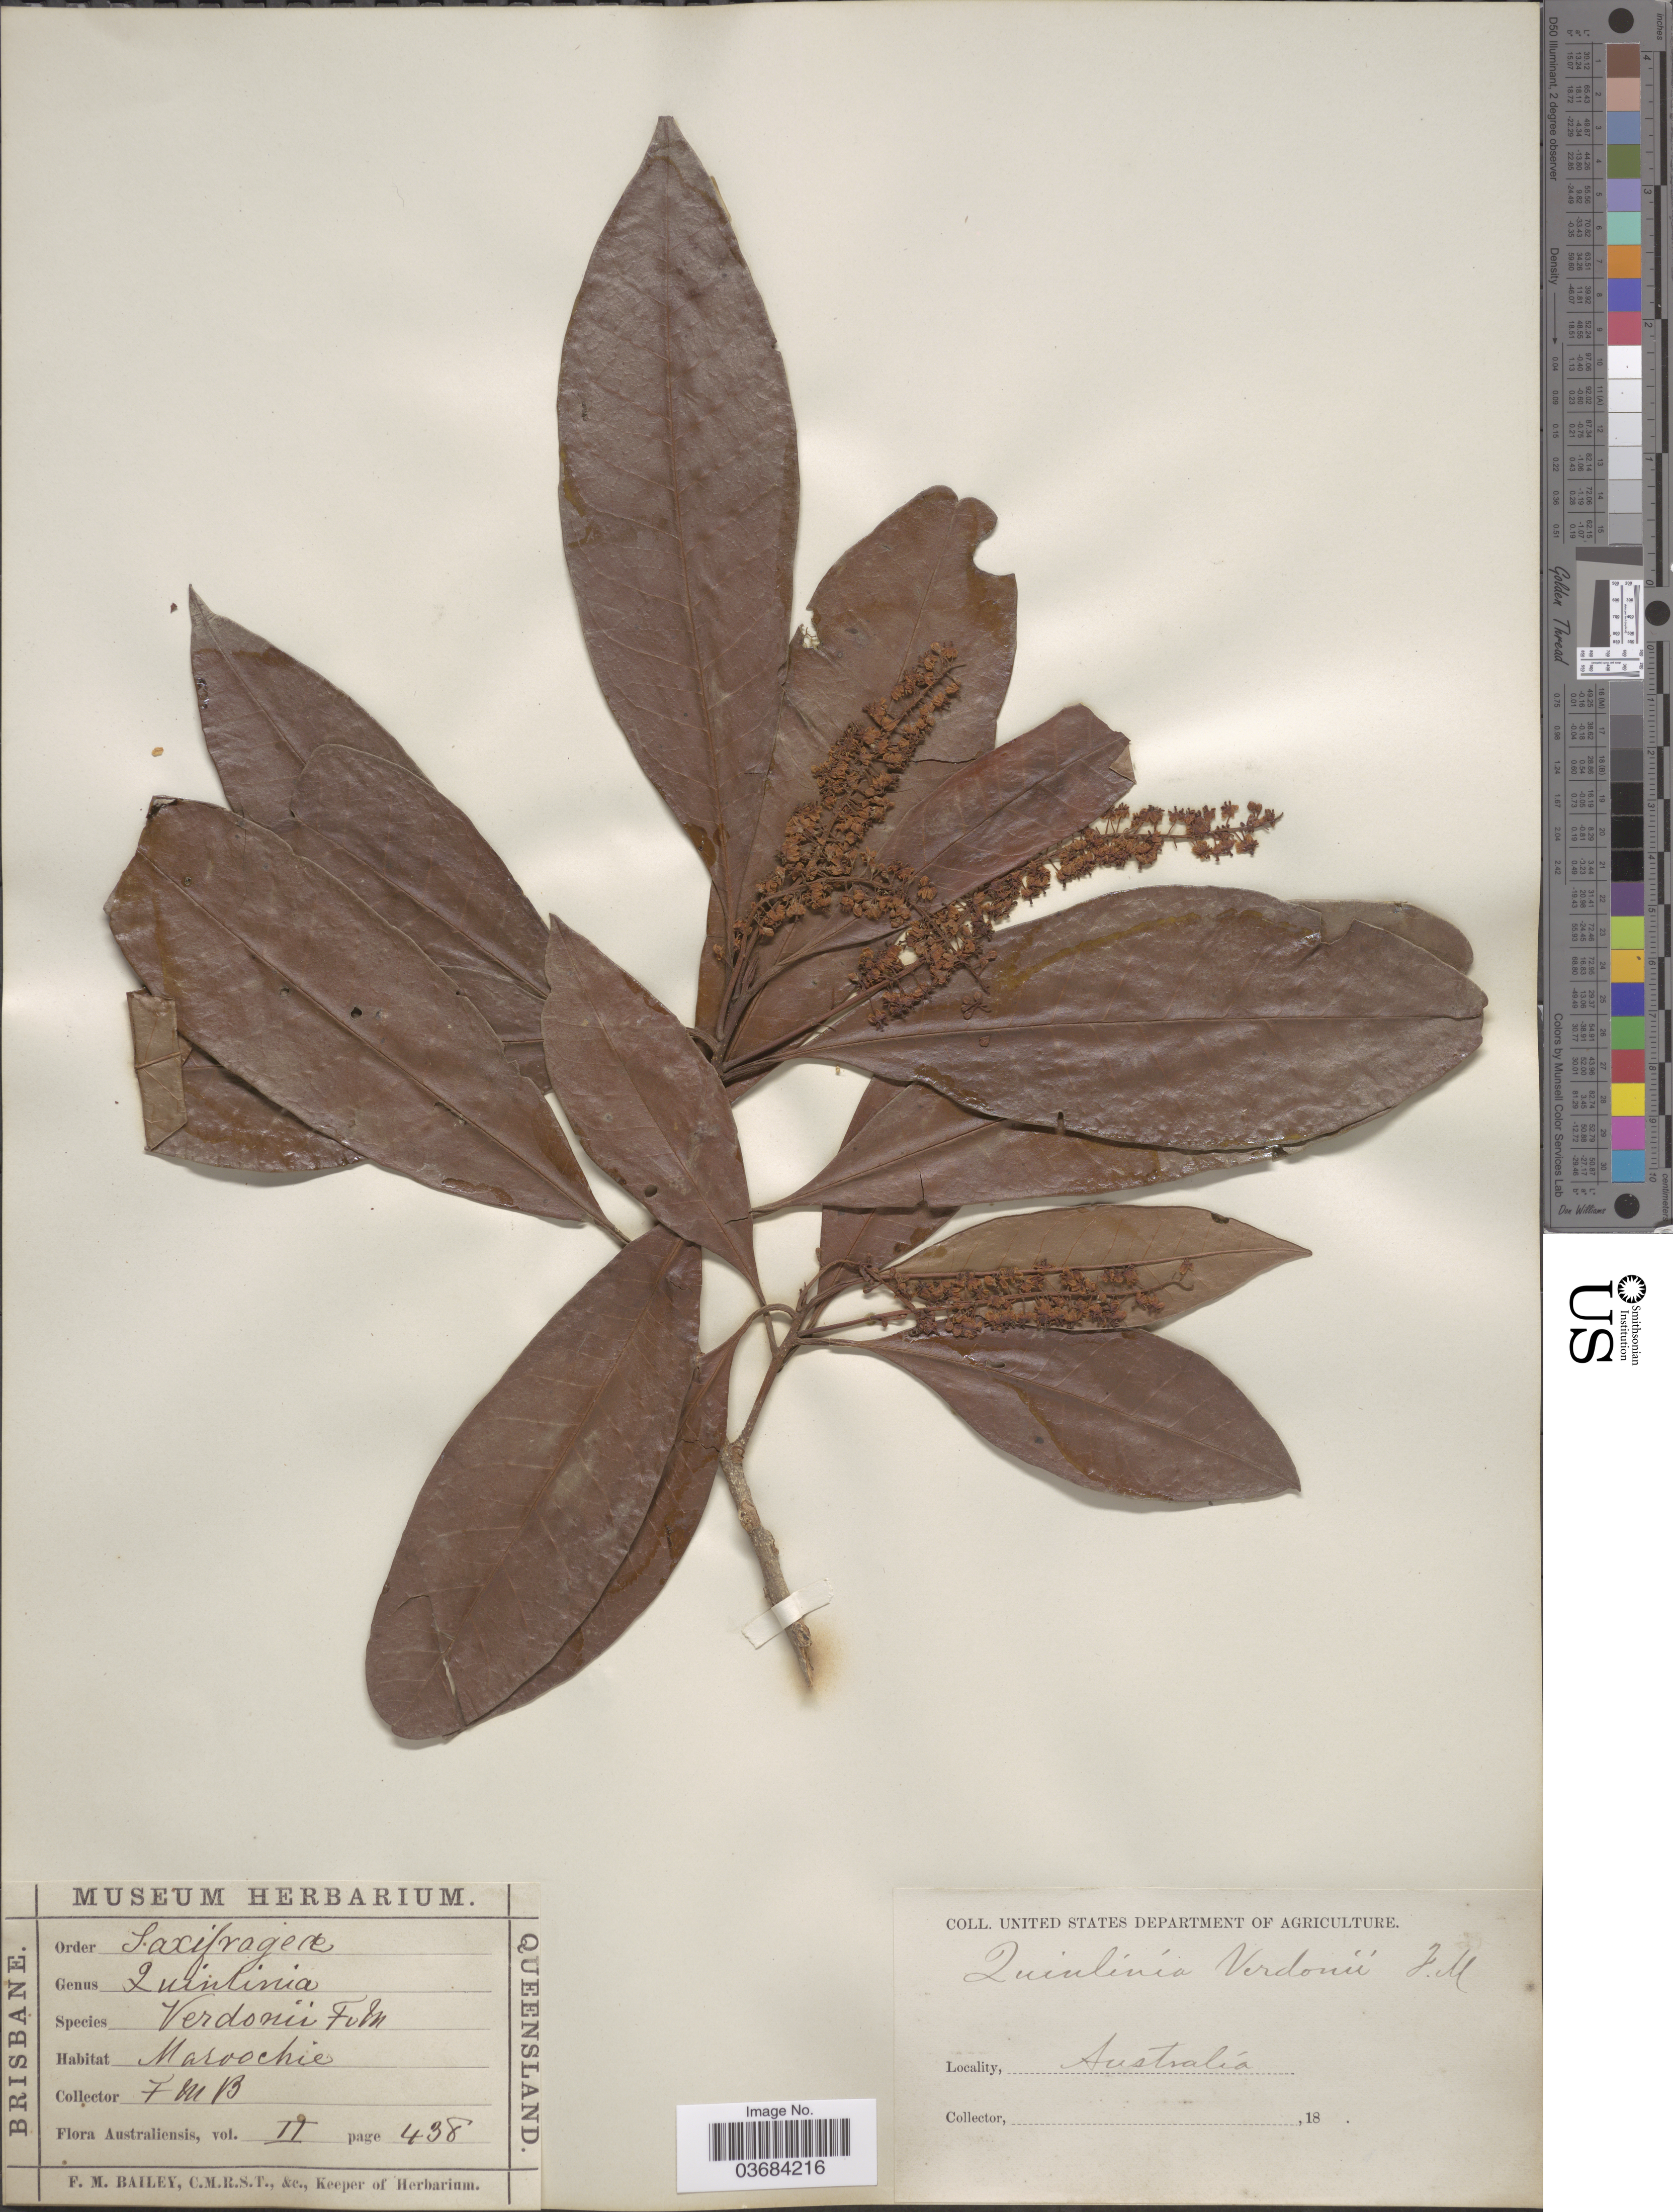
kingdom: Plantae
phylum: Tracheophyta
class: Magnoliopsida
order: Paracryphiales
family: Paracryphiaceae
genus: Quintinia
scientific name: Quintinia verdonii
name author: F. Muell.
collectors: F. M. Bailey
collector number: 439?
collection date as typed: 18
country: Australia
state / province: Queensland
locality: Maroochie. Brisbane.